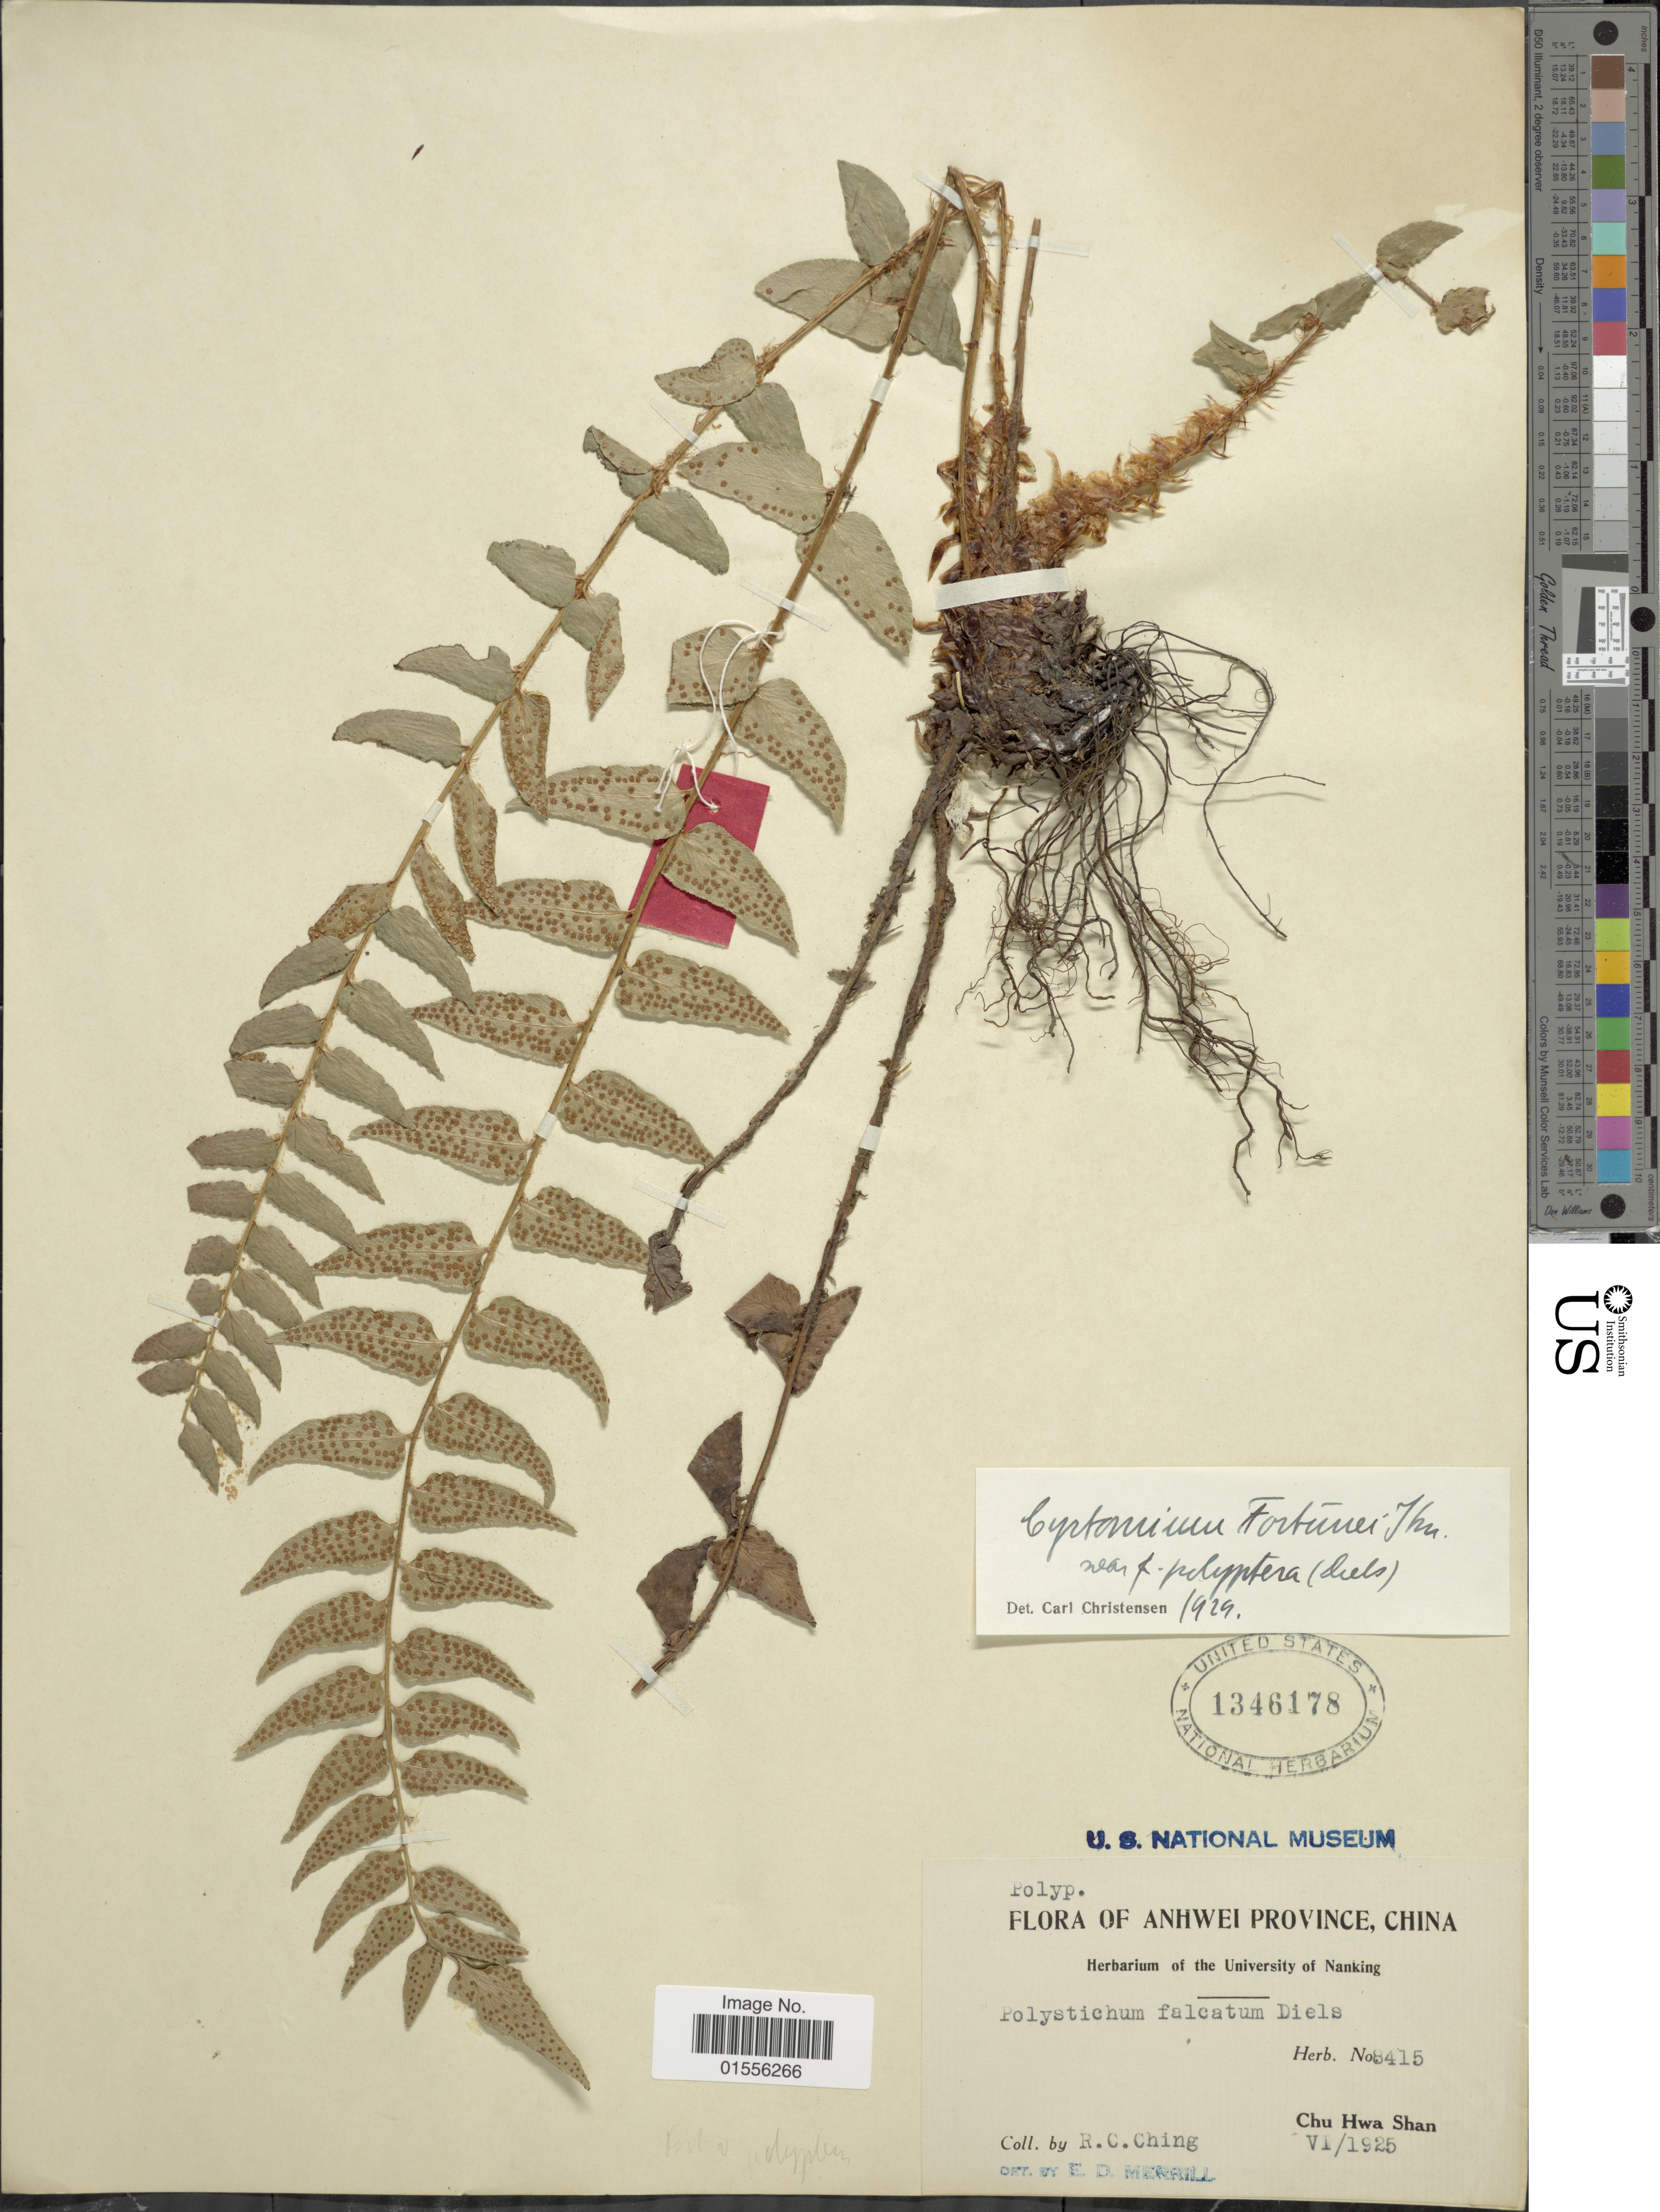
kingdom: Plantae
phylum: Tracheophyta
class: Polypodiopsida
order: Polypodiales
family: Dryopteridaceae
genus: Cyrtomium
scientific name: Cyrtomium fortunei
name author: J. Sm.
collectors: R. C. Ching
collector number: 8415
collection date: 1925-04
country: China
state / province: Anhui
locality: Anhwei Province, Chu Hwa Shan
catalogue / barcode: US 1346178